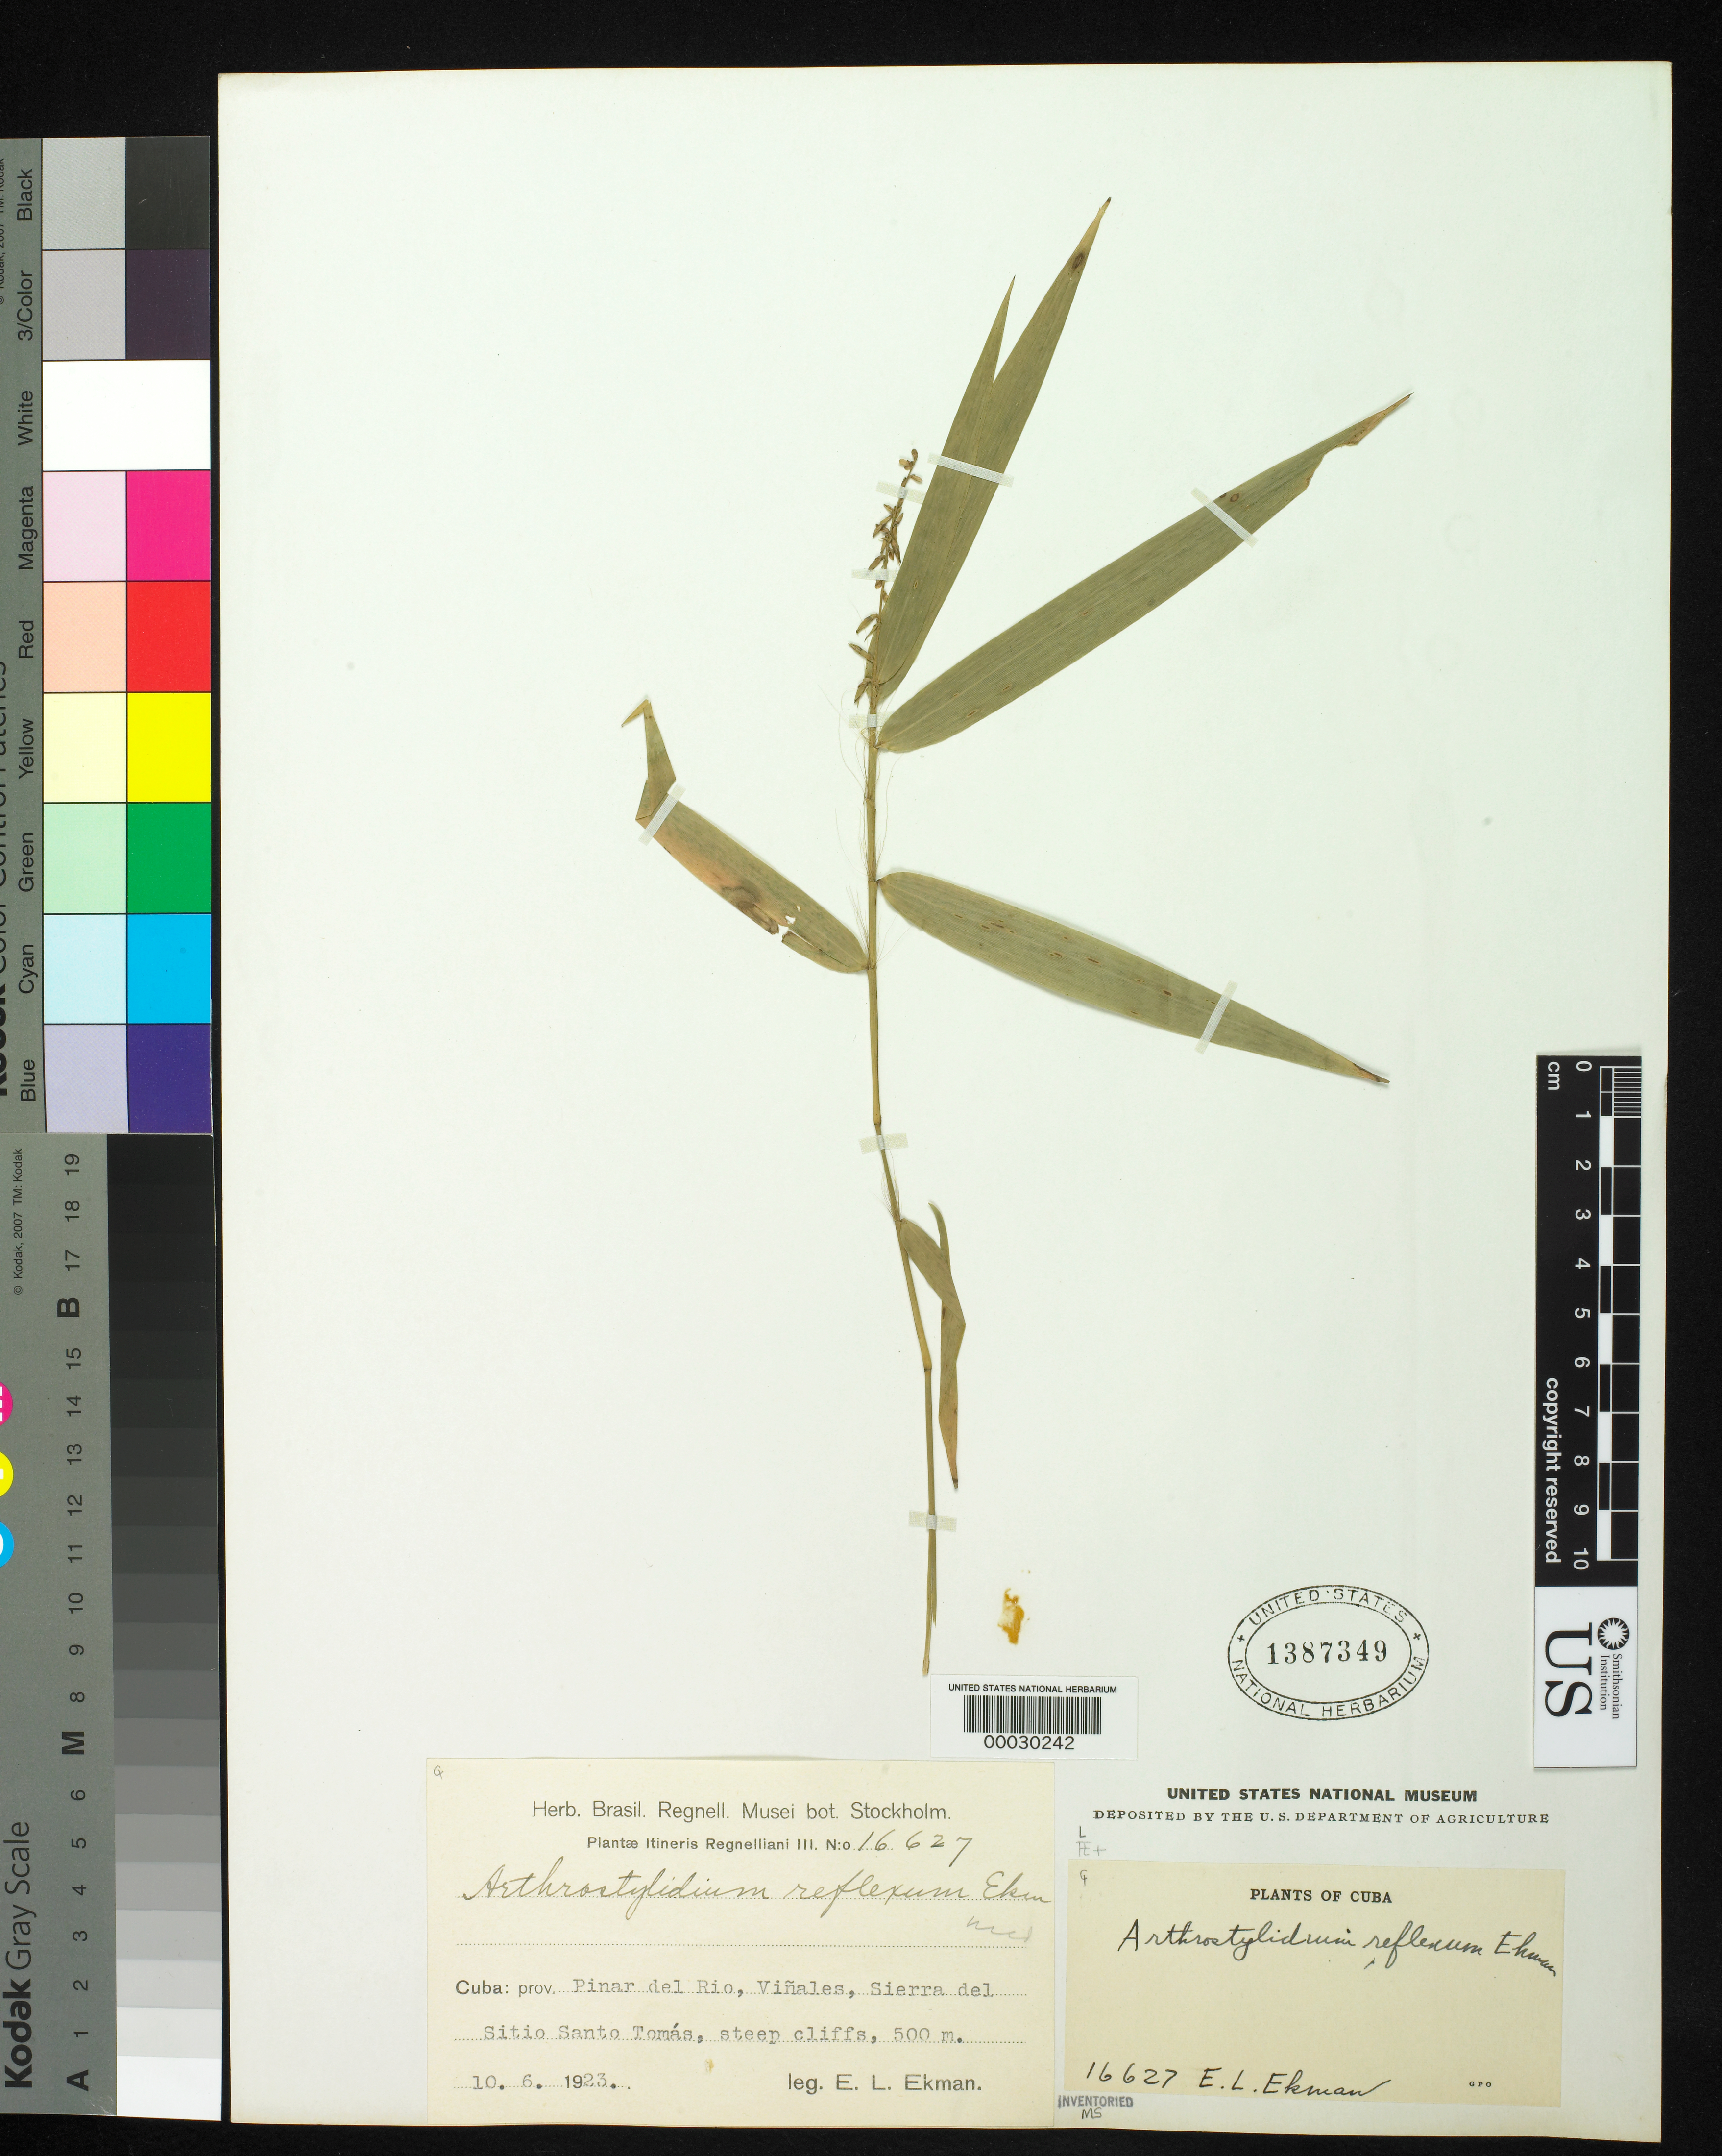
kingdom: Plantae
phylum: Tracheophyta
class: Liliopsida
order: Poales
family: Poaceae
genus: Arthrostylidium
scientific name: Arthrostylidium reflexum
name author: Hitchc. & Ekman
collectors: E. L. Ekman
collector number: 16627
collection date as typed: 10 Jun 1923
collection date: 1923-06-10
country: Cuba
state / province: Pinar del Río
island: Greater Antilles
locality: Venales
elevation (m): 500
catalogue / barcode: US 1387349